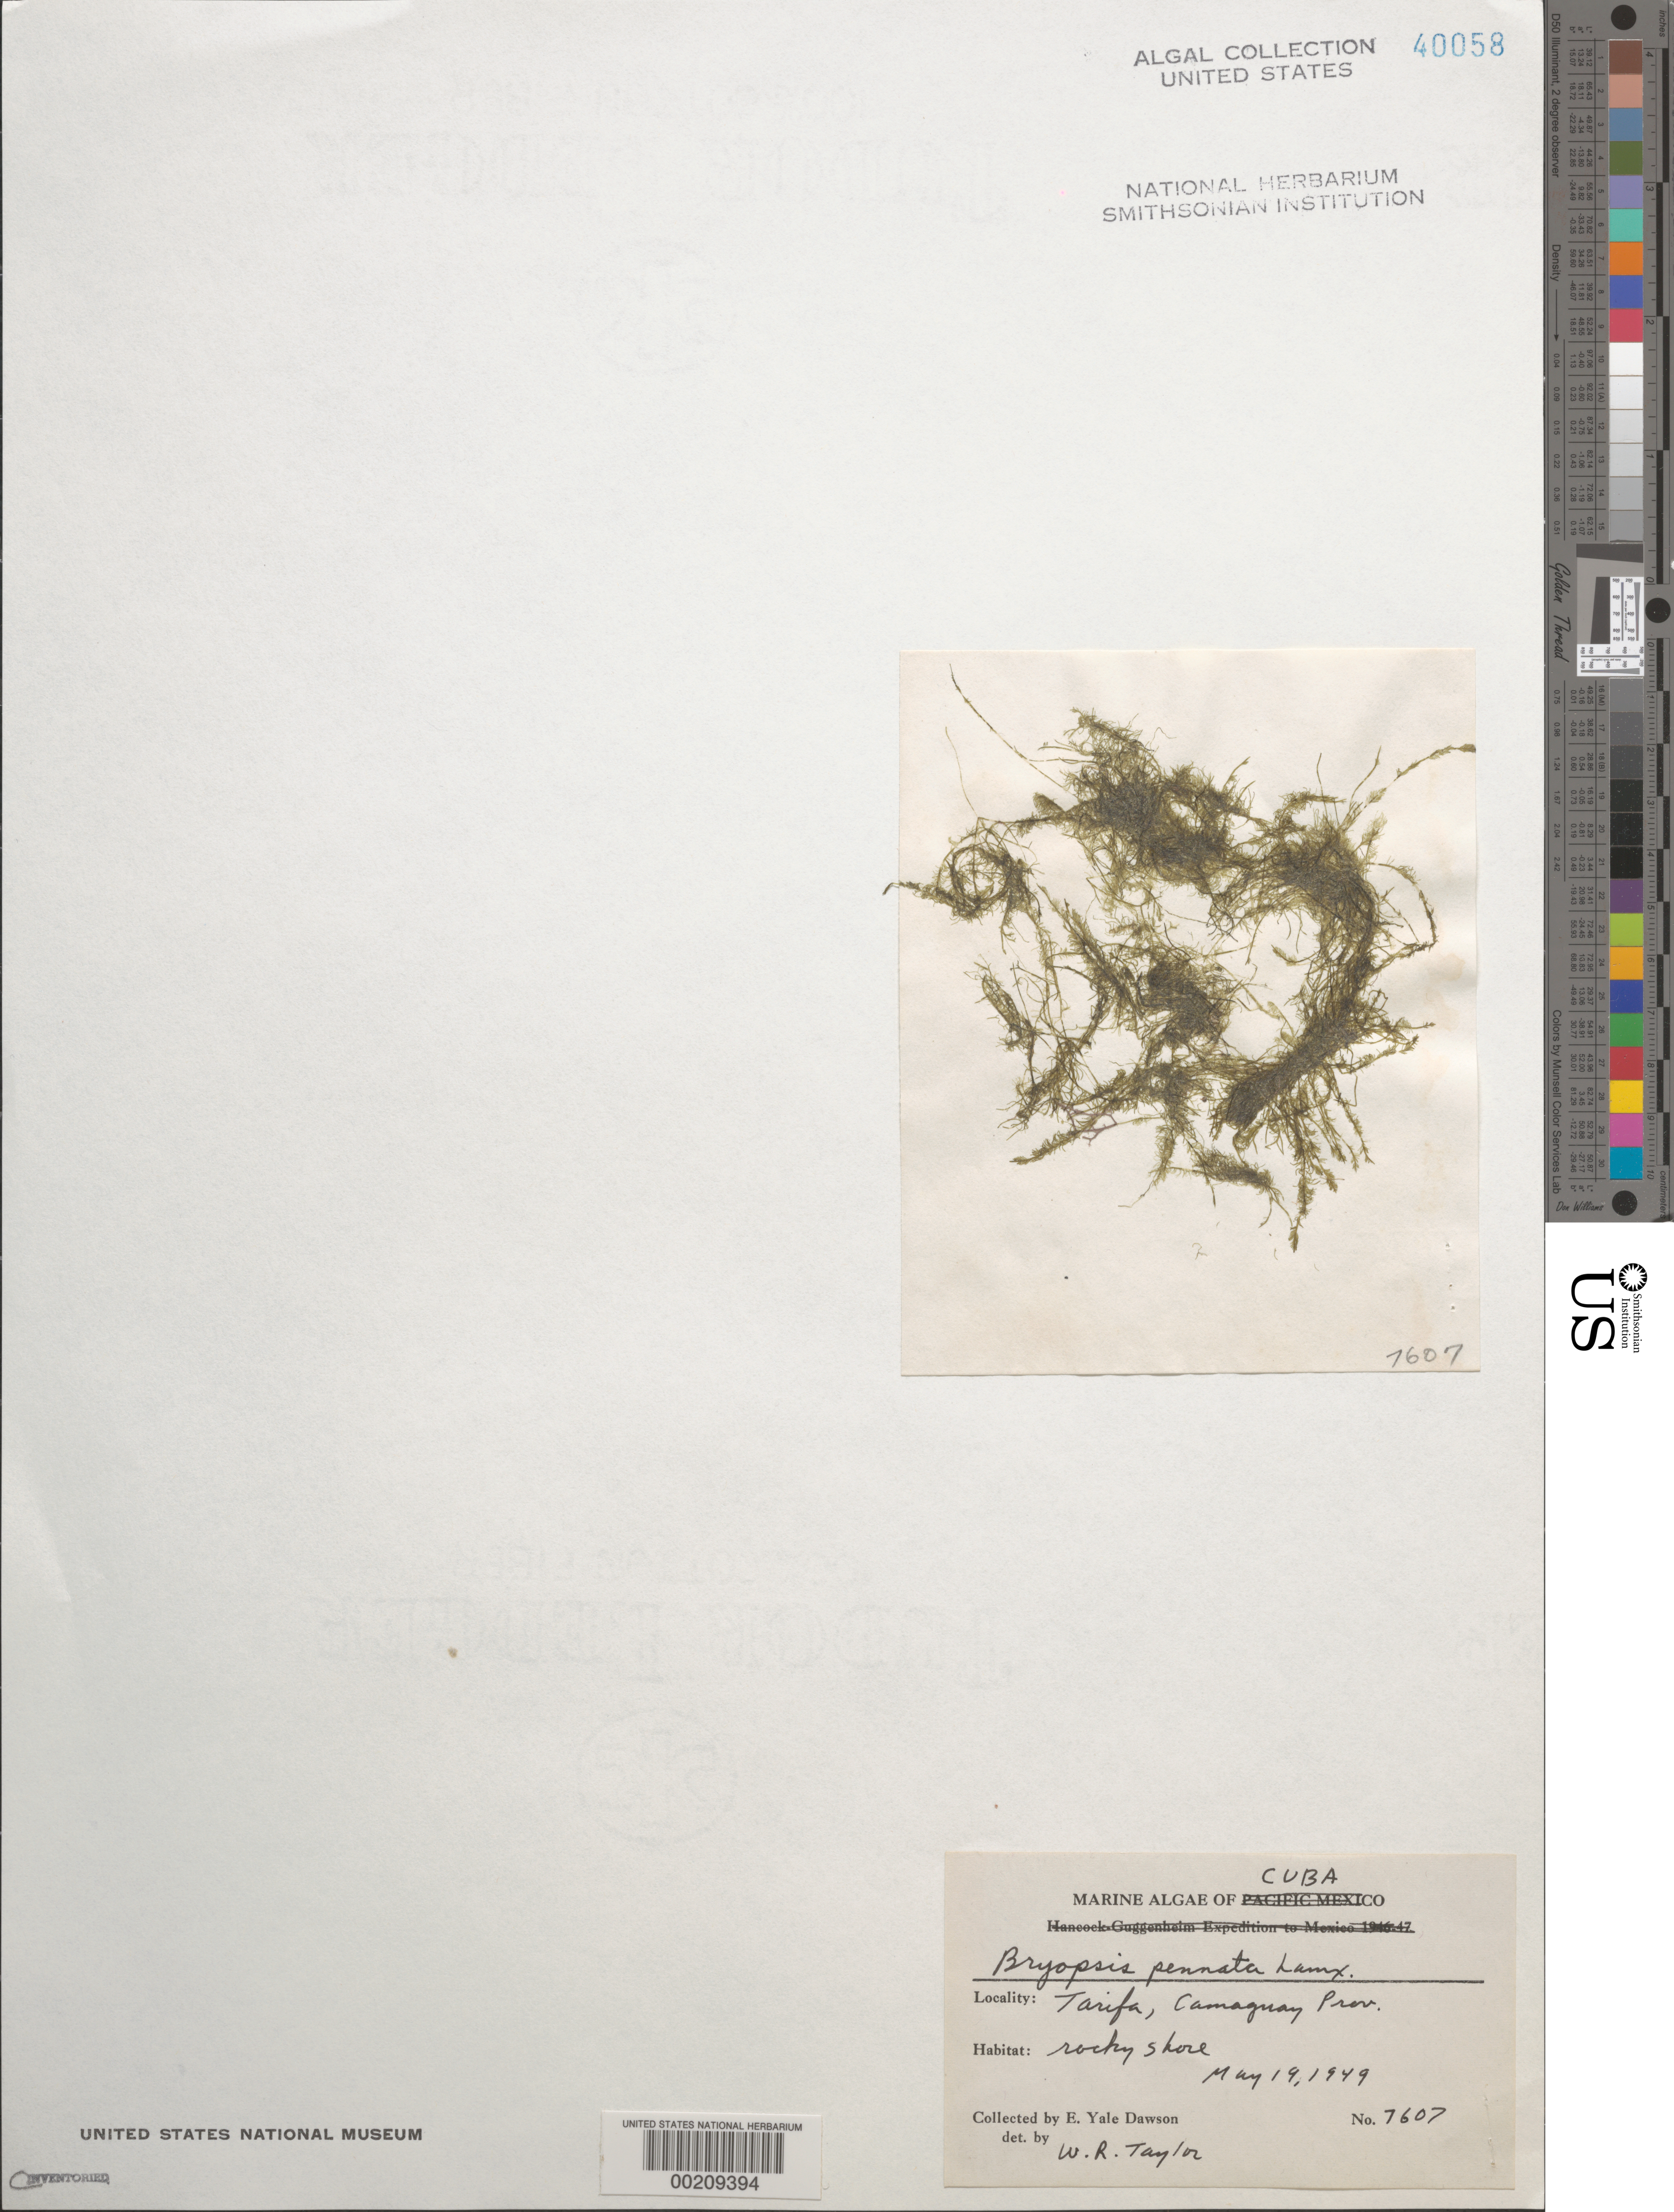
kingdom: Plantae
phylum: Chlorophyta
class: Ulvophyceae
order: Bryopsidales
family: Bryopsidaceae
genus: Bryopsis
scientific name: Bryopsis pennata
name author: J.V.Lamouroux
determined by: Taylor, William R.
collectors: E. Y. Dawson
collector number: EYD 7607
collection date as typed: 19 May 1949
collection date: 1949-05-19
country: Cuba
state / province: Camaguey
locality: Tarifa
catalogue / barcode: US 40058